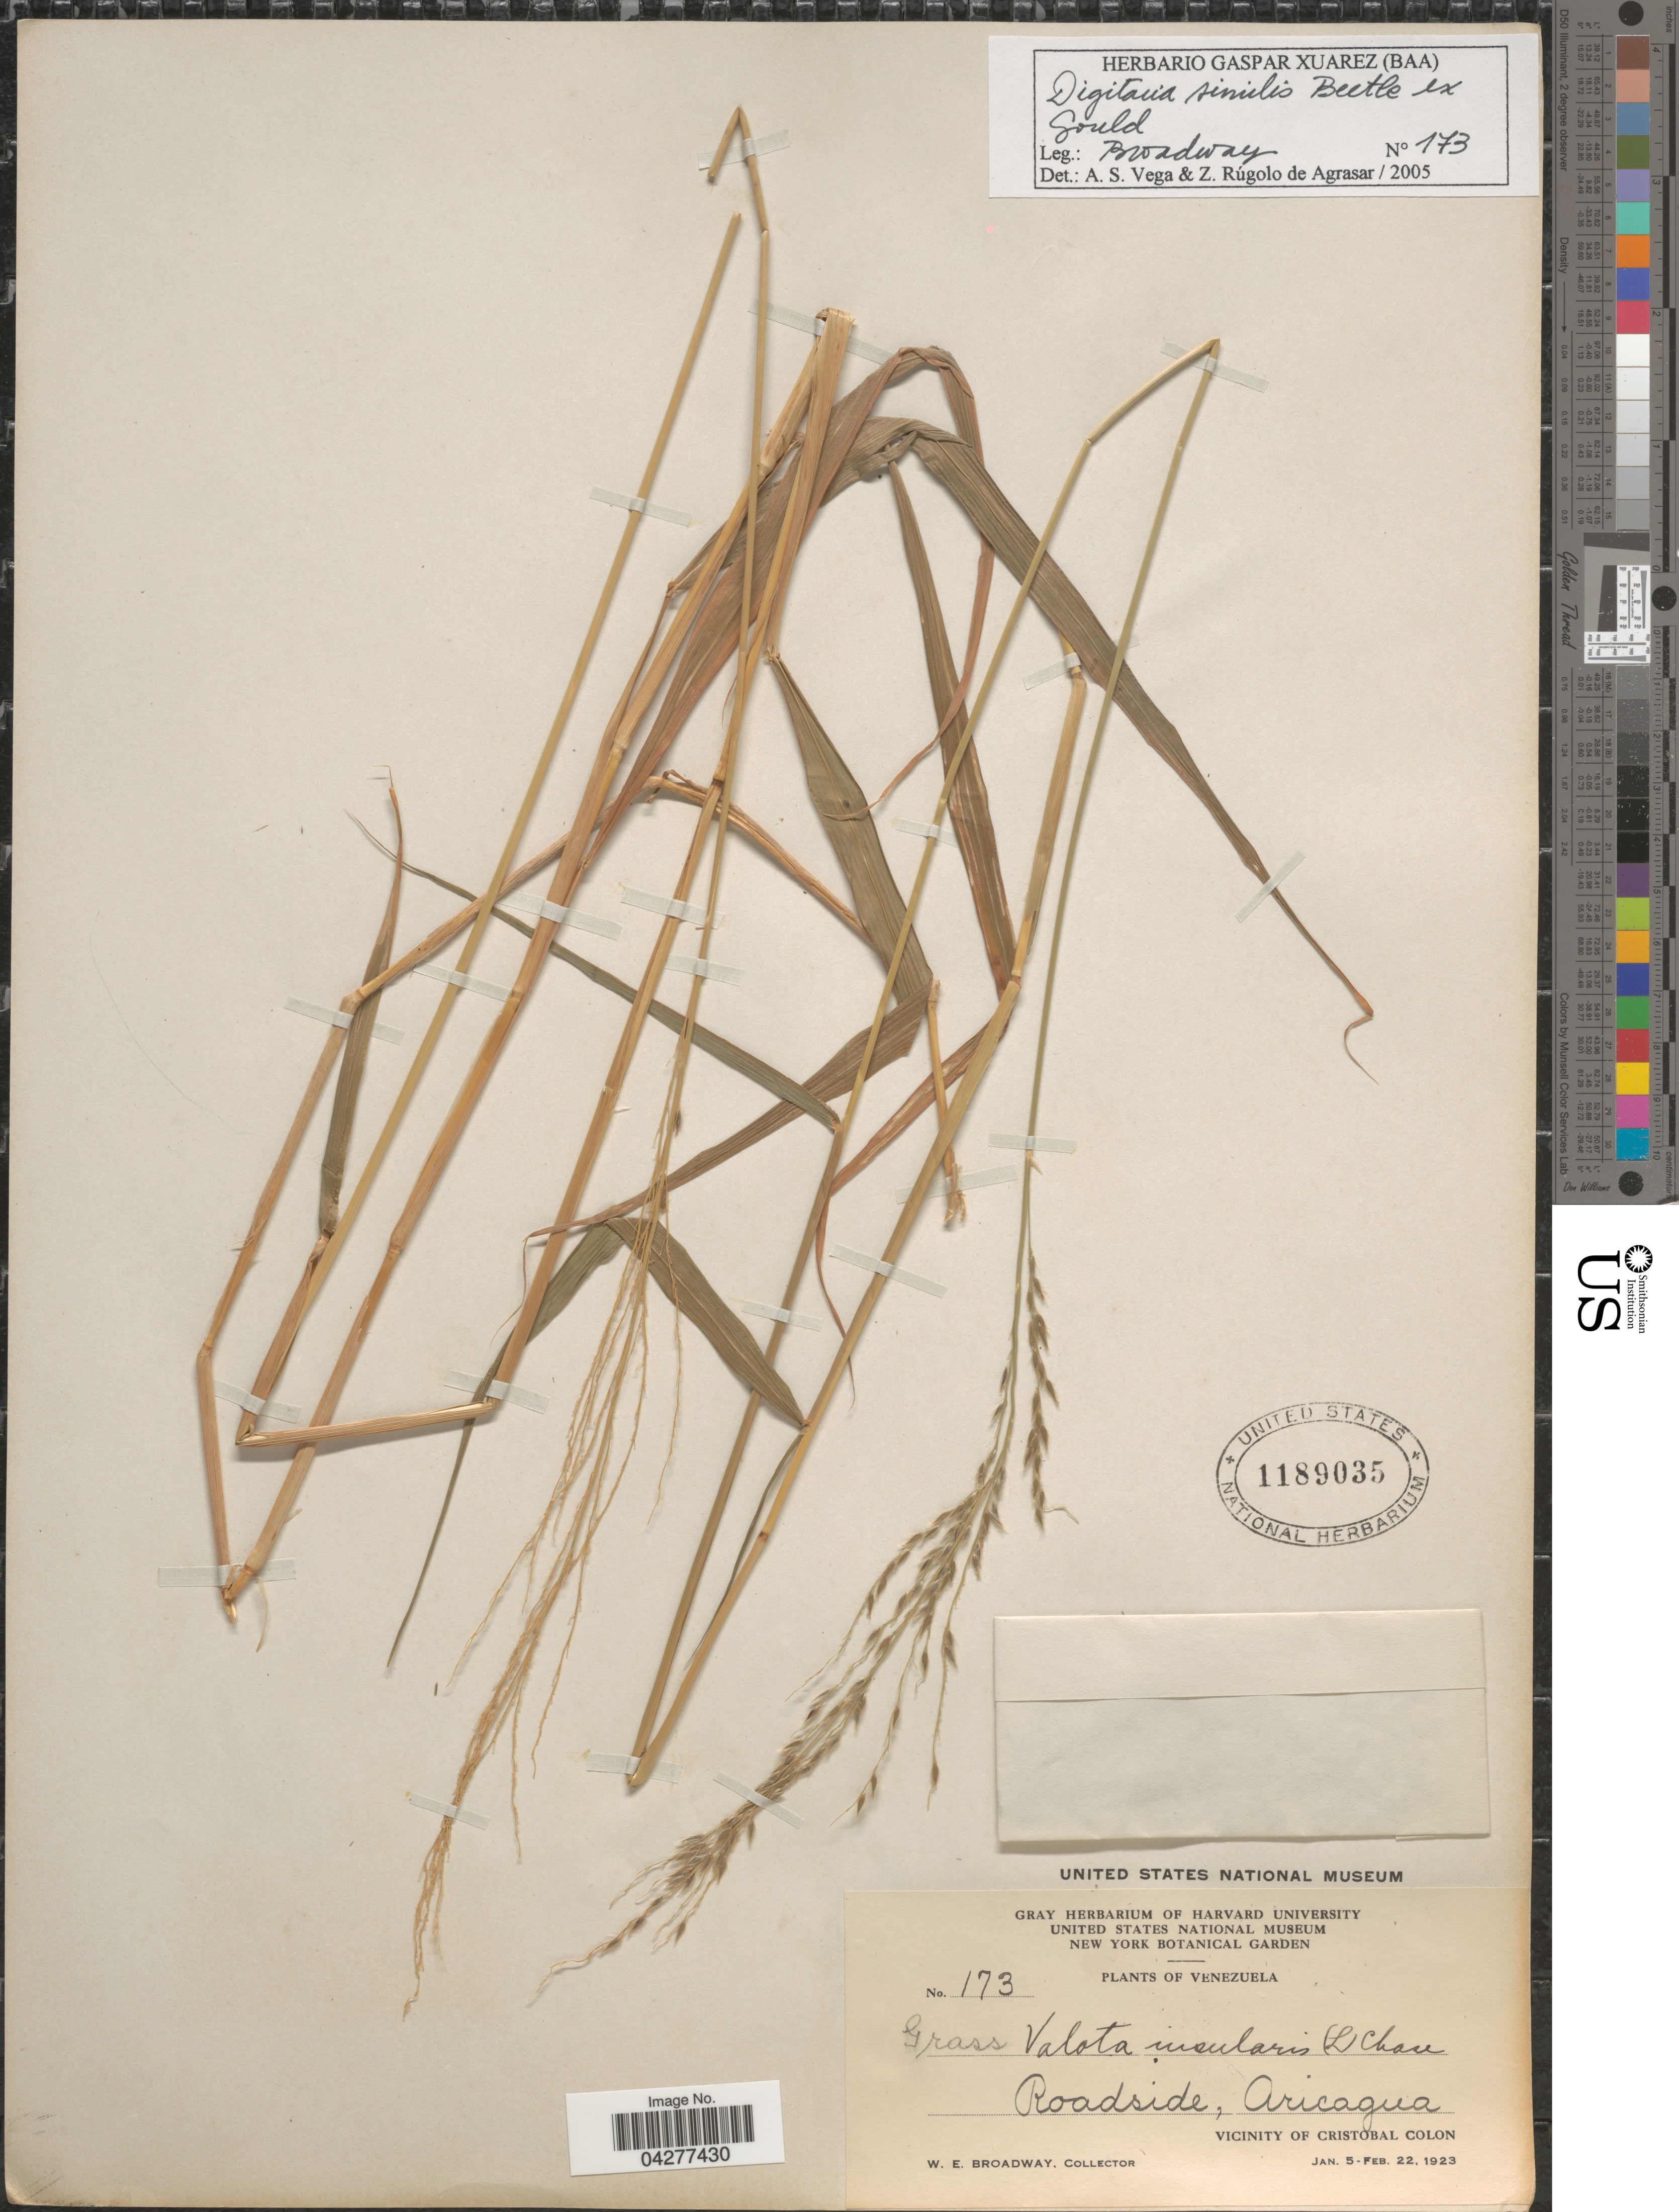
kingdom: Plantae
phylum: Tracheophyta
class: Liliopsida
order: Poales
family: Poaceae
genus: Digitaria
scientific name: Digitaria similis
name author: Beetle ex Gould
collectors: W. E. Broadway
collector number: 173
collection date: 1923-01-05/1923-02-22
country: Venezuela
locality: Roadside, Aricagua. Vicinity of Cristobal Colon.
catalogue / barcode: US 1189035